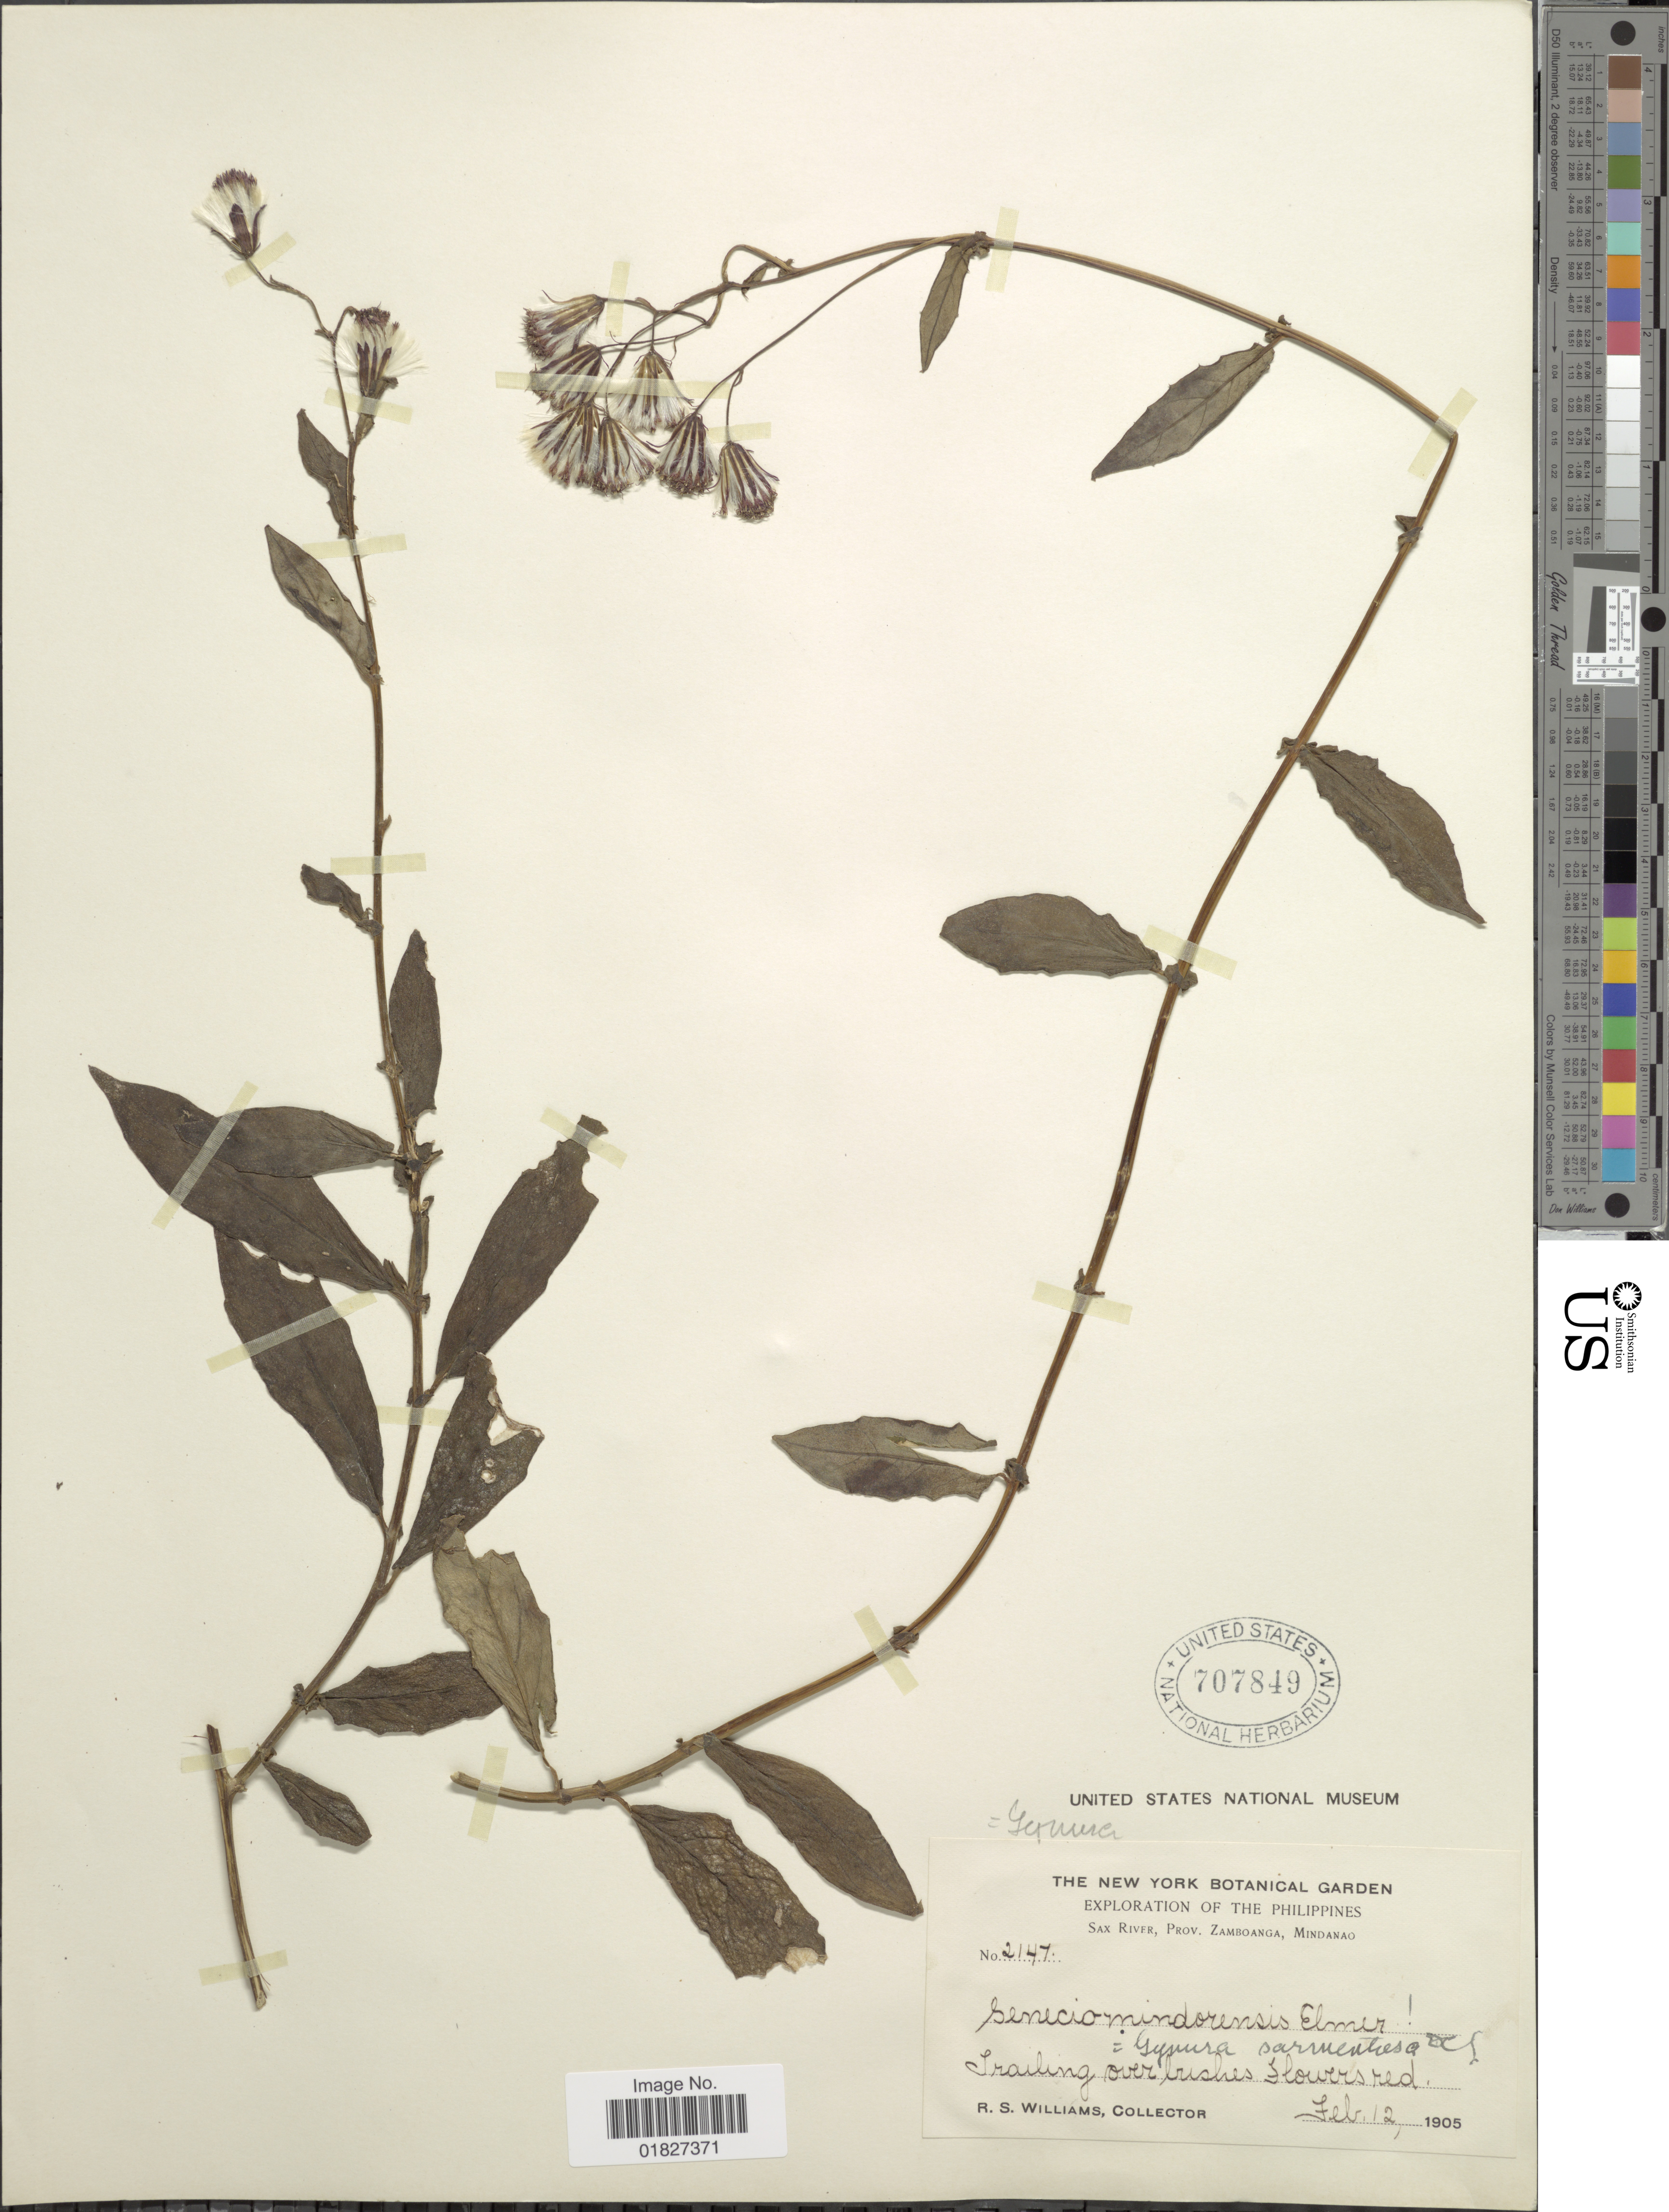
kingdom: Plantae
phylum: Tracheophyta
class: Magnoliopsida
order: Asterales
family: Asteraceae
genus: Gynura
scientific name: Gynura procumbens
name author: (Lour.) Merr.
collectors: R. S. Williams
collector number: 2147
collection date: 1905-02-12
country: Philippines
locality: Sax River, Prov. Zamboanga, Mindanao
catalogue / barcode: US 707849